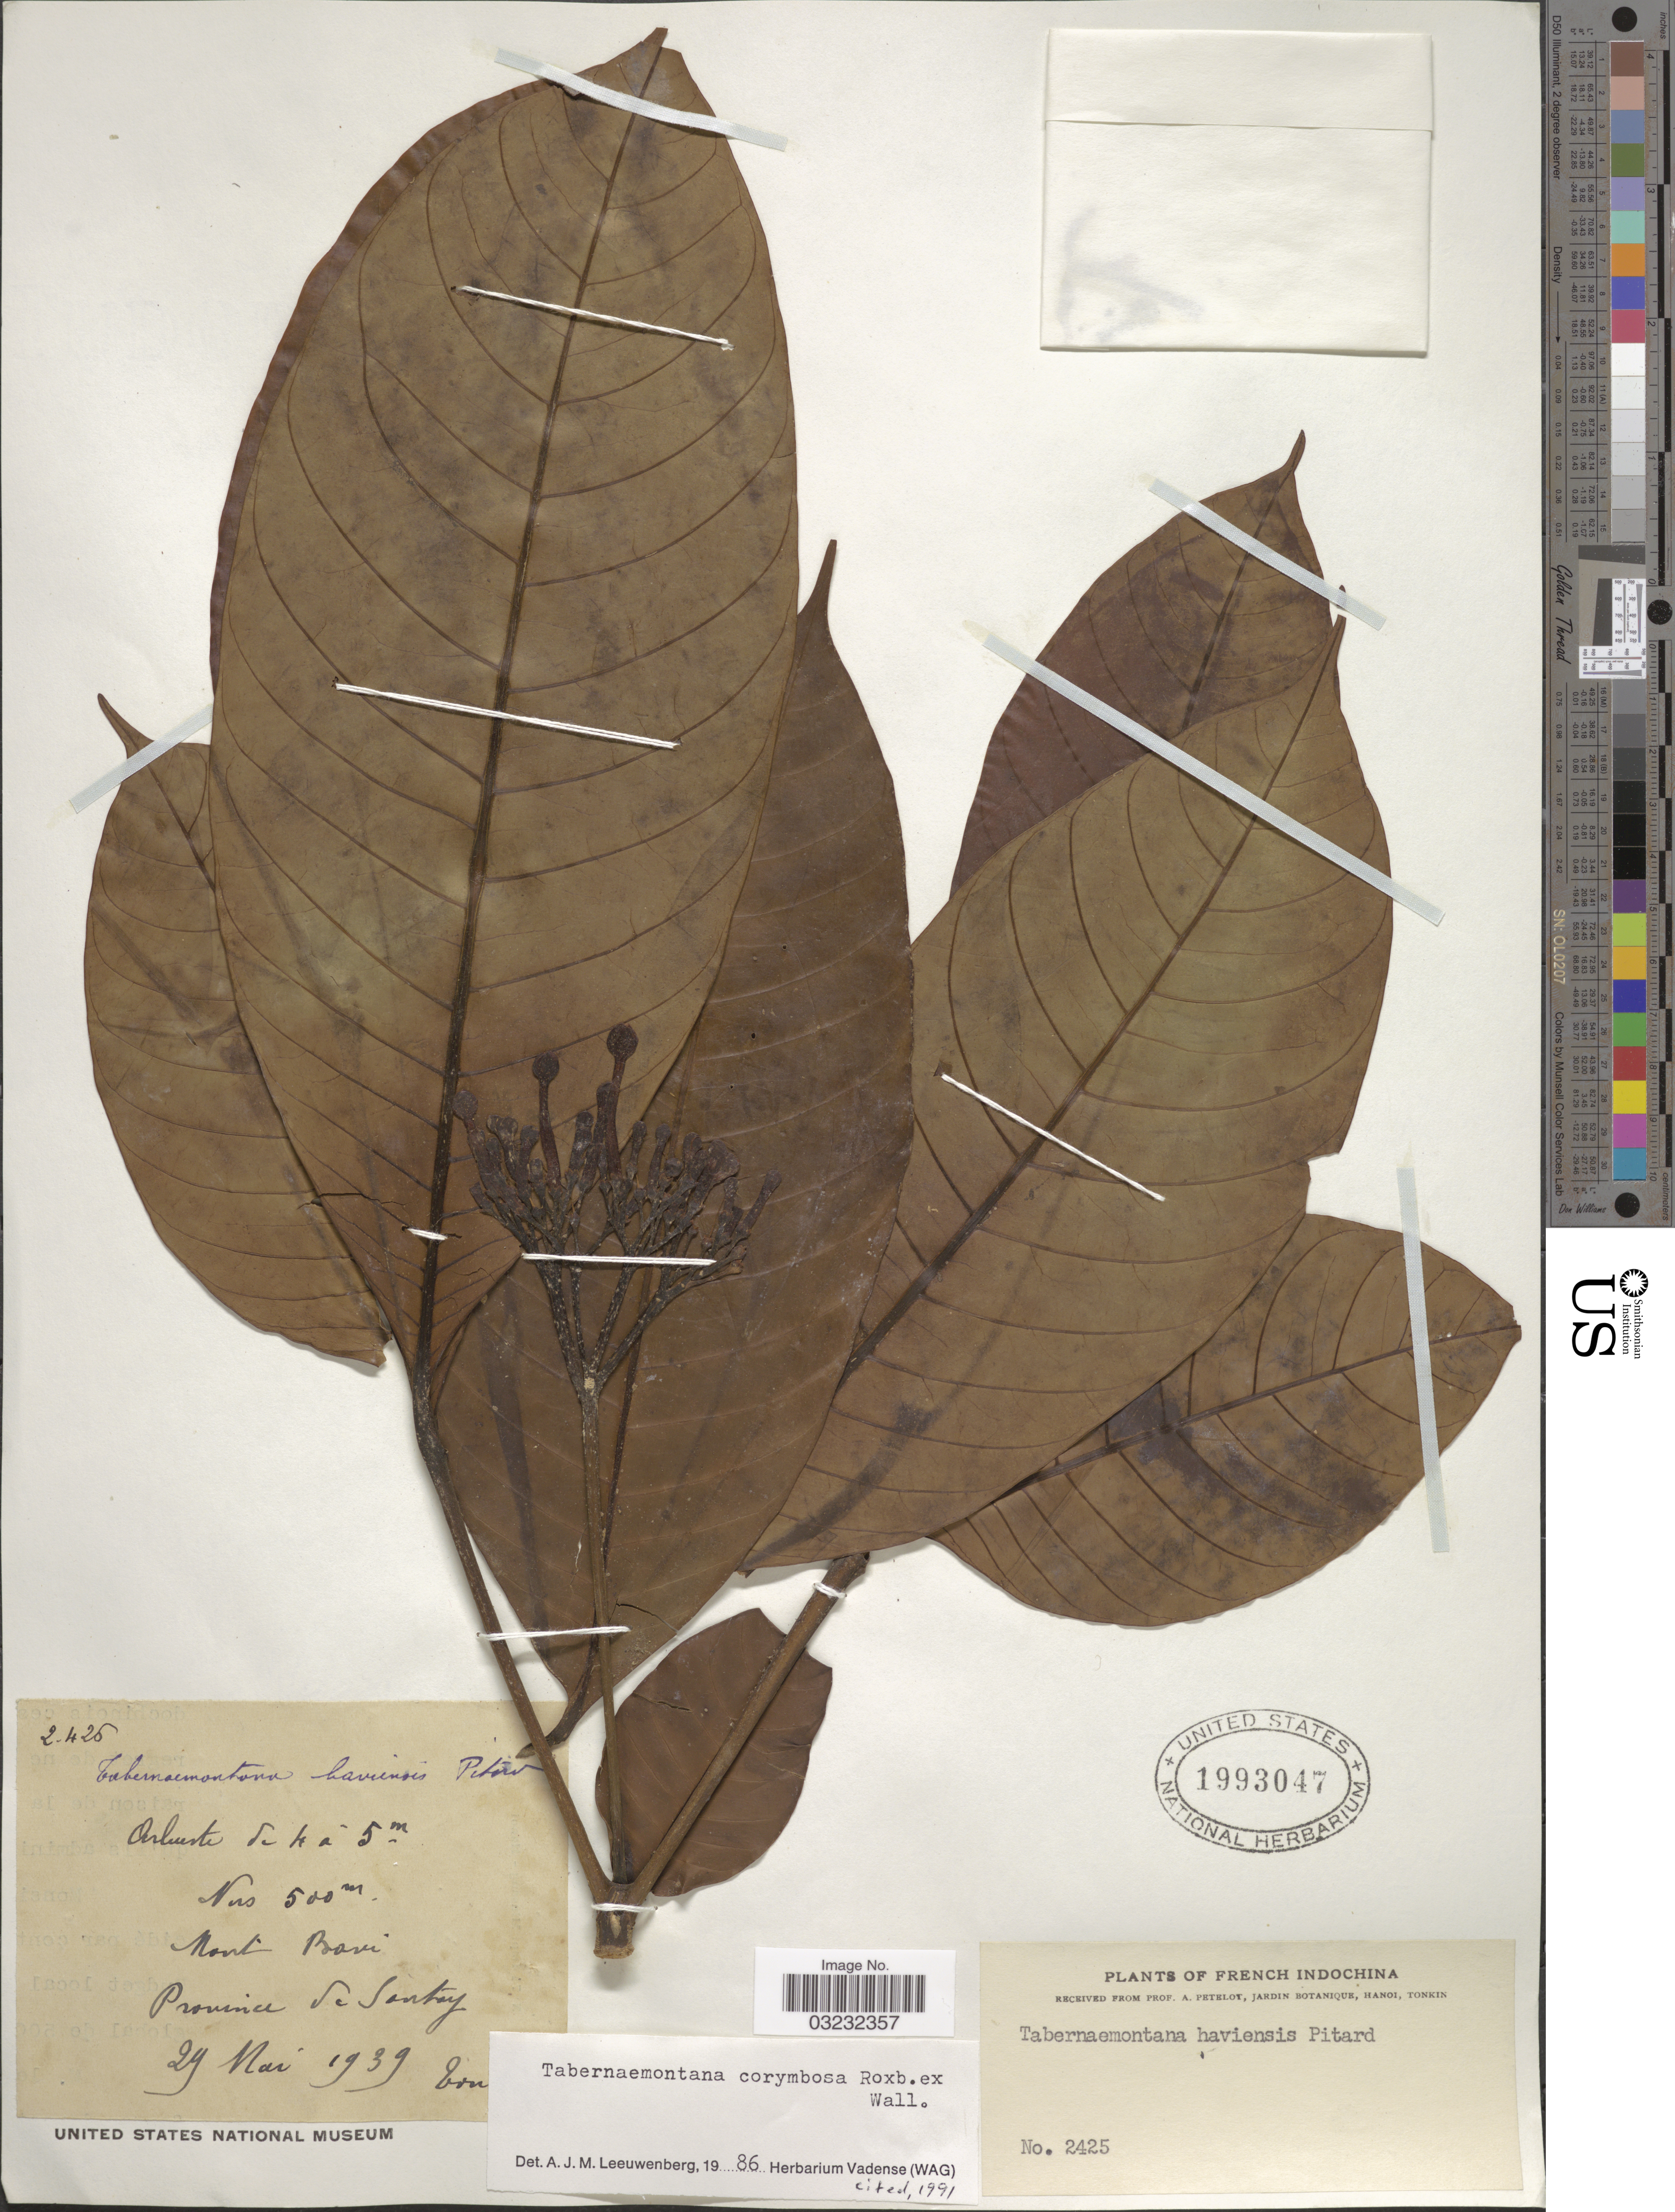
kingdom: Plantae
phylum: Tracheophyta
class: Magnoliopsida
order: Gentianales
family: Apocynaceae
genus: Tabernaemontana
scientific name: Tabernaemontana corymbosa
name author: Roxb. ex Wall.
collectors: P. A. Pételot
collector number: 2425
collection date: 1939-05-29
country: Vietnam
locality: French IndoChina, Mont Bavi, Province de Sontoy.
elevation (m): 500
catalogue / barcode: US 1993047